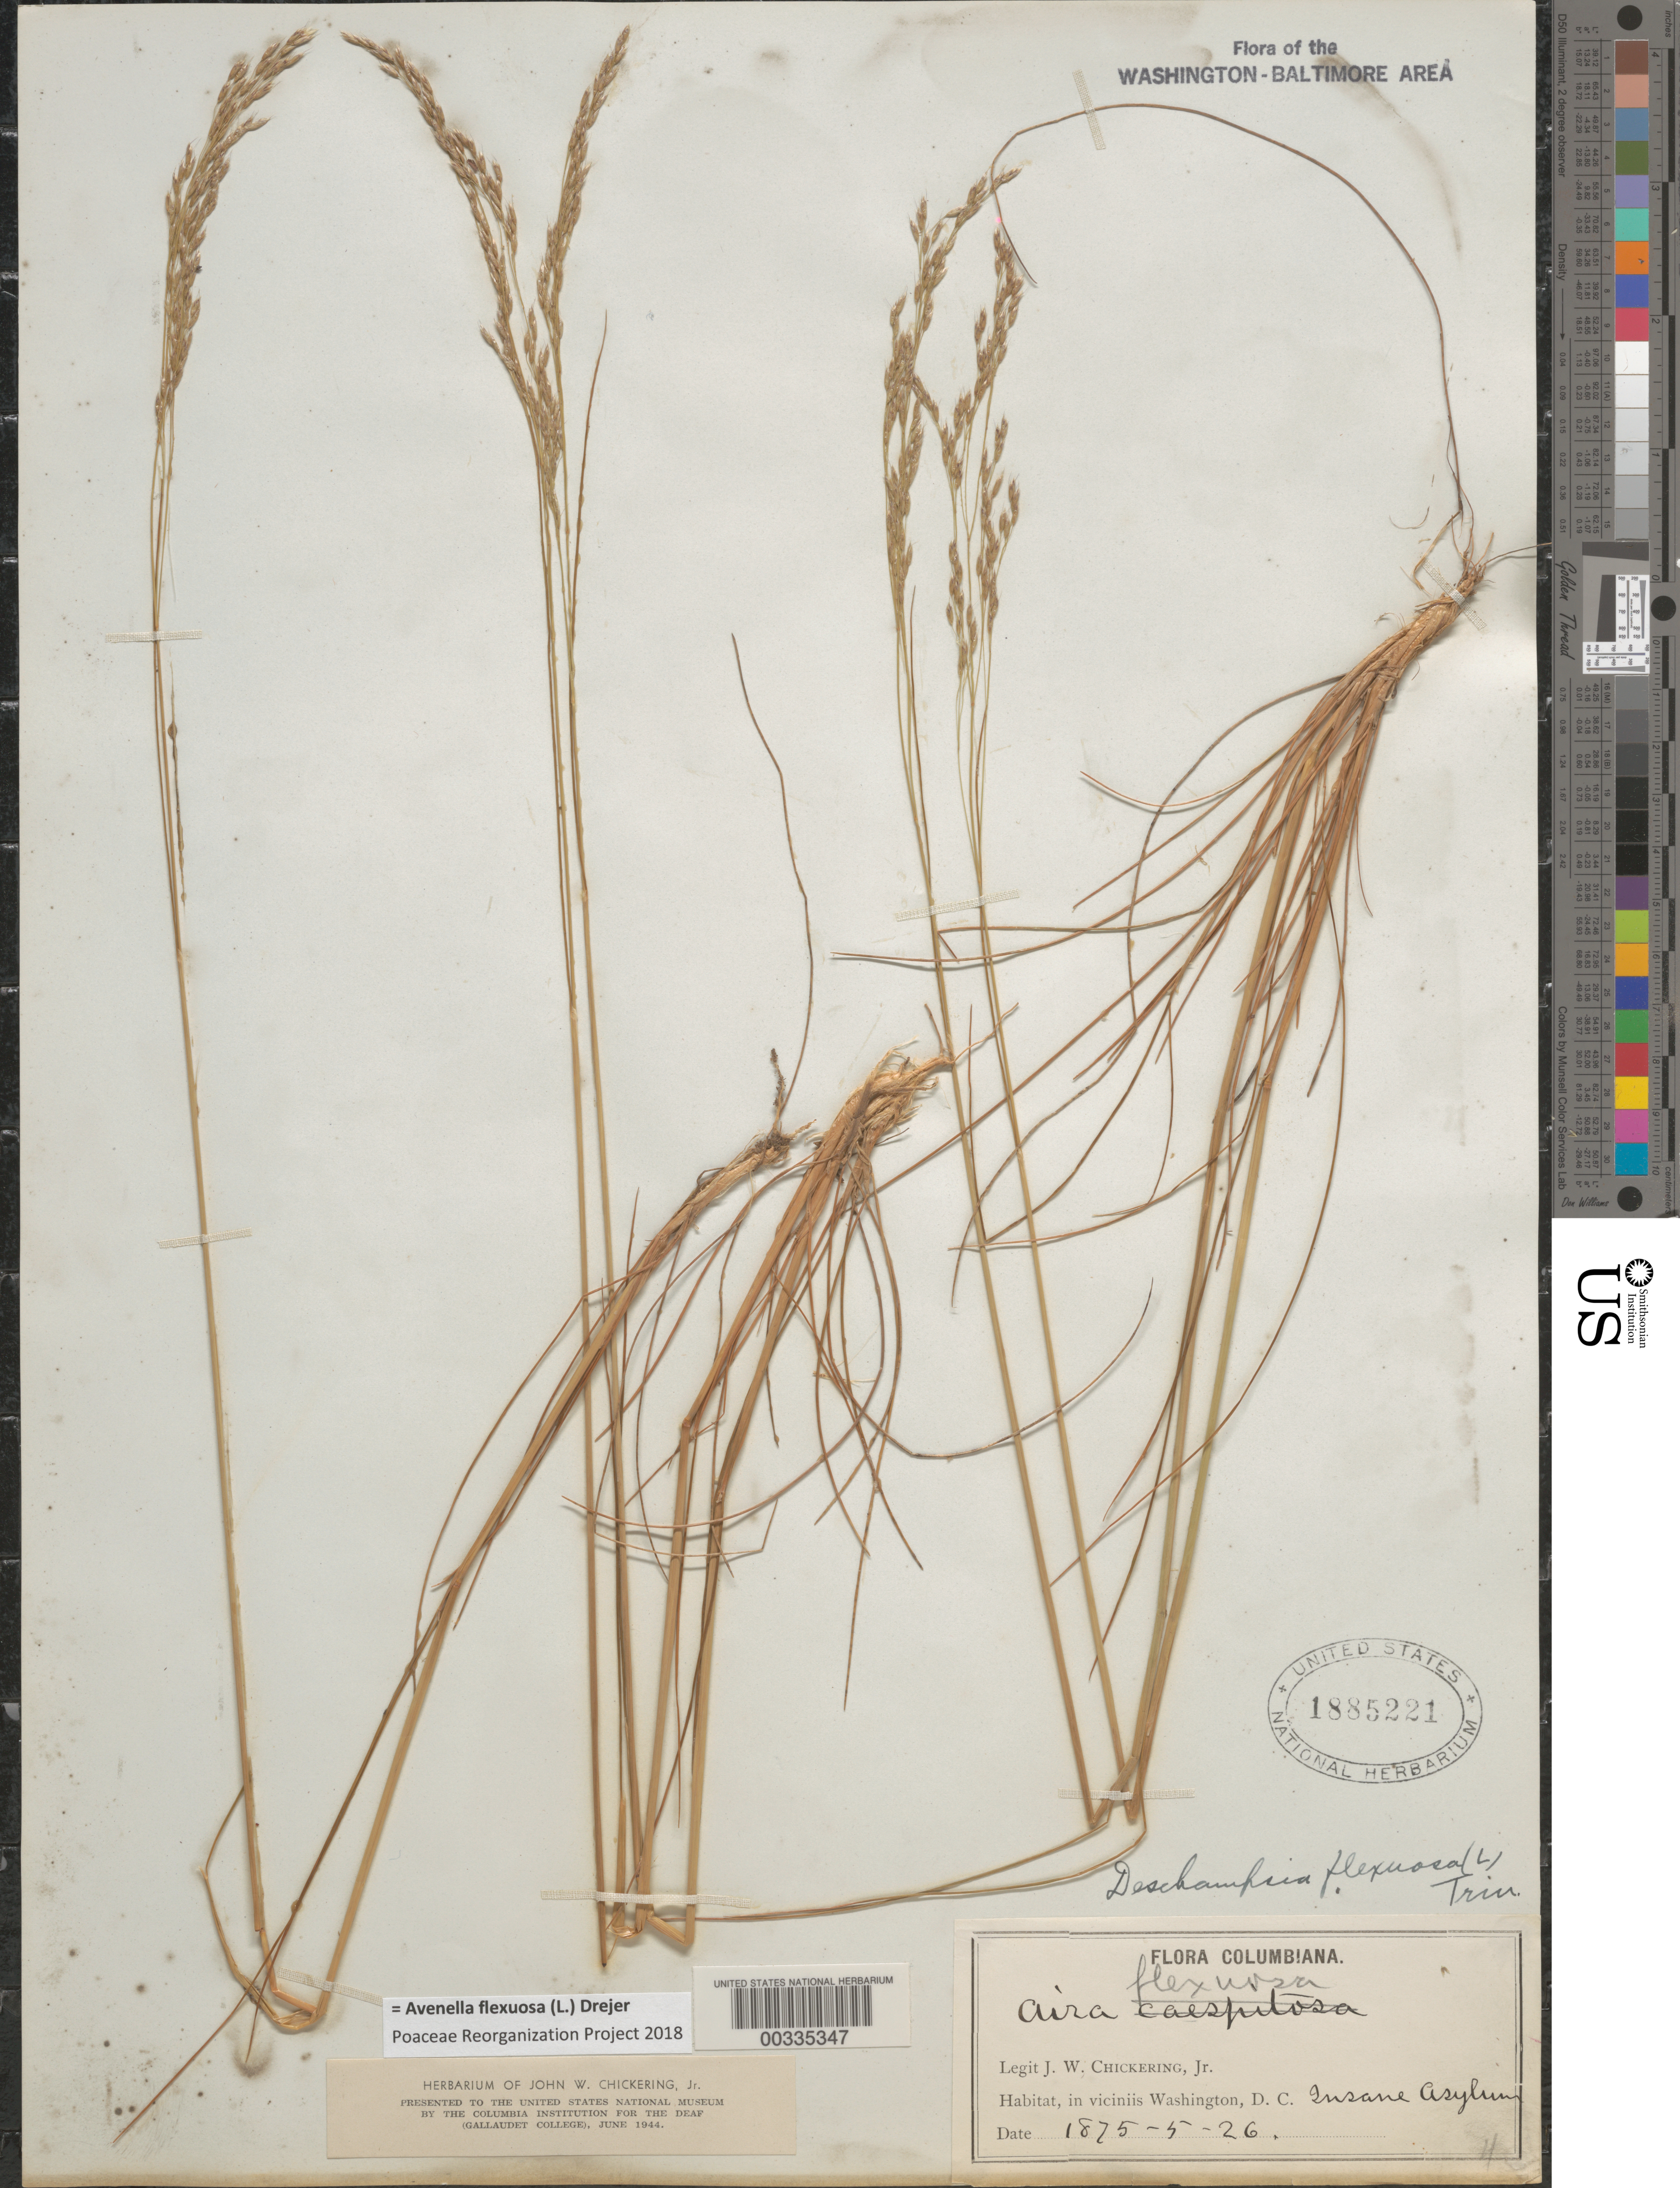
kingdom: Plantae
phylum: Tracheophyta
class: Liliopsida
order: Poales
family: Poaceae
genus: Avenella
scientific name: Avenella flexuosa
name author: (L.) Drejer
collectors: J. W. Chickering Jr.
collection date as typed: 26 May 1875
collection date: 1875-05-26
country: United States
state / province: District of Columbia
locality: Insane Asylum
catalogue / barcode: US 1885221